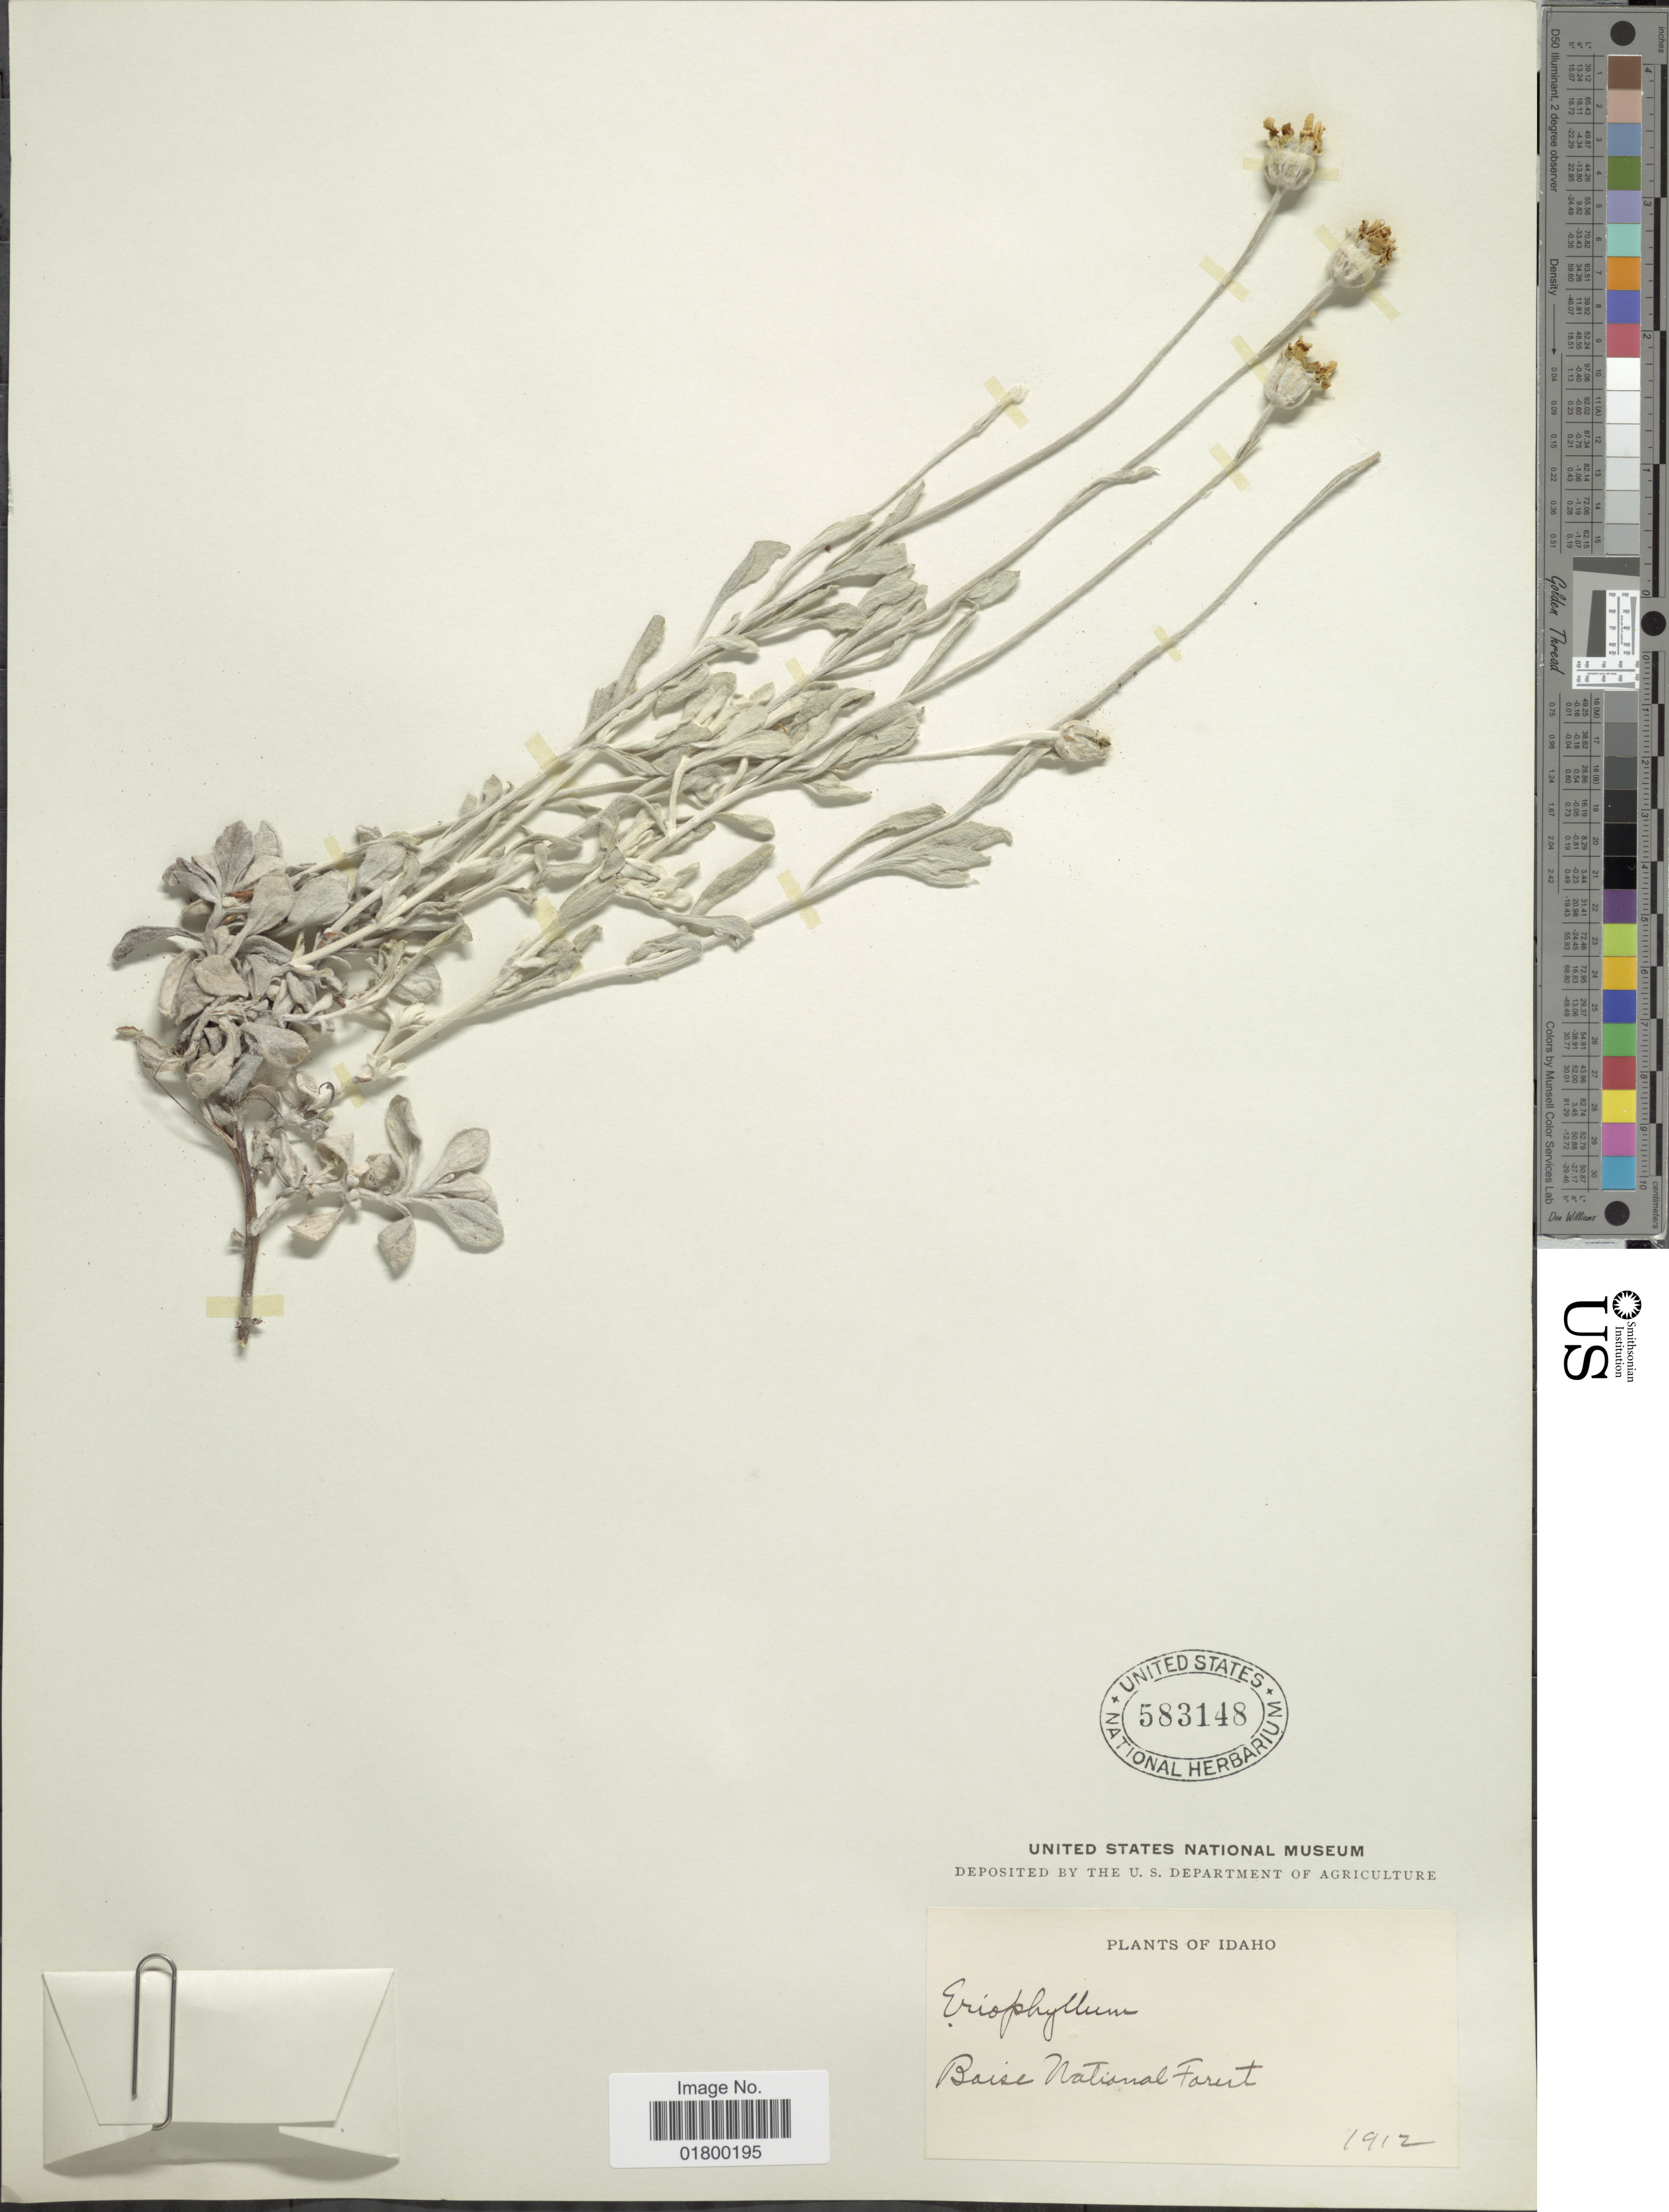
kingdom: Plantae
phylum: Tracheophyta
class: Magnoliopsida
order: Asterales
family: Asteraceae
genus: Eriophyllum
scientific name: Eriophyllum lanatum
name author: (Pursh) J. Forbes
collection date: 1912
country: United States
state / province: Idaho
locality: Boise National Forest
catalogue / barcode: US 583148